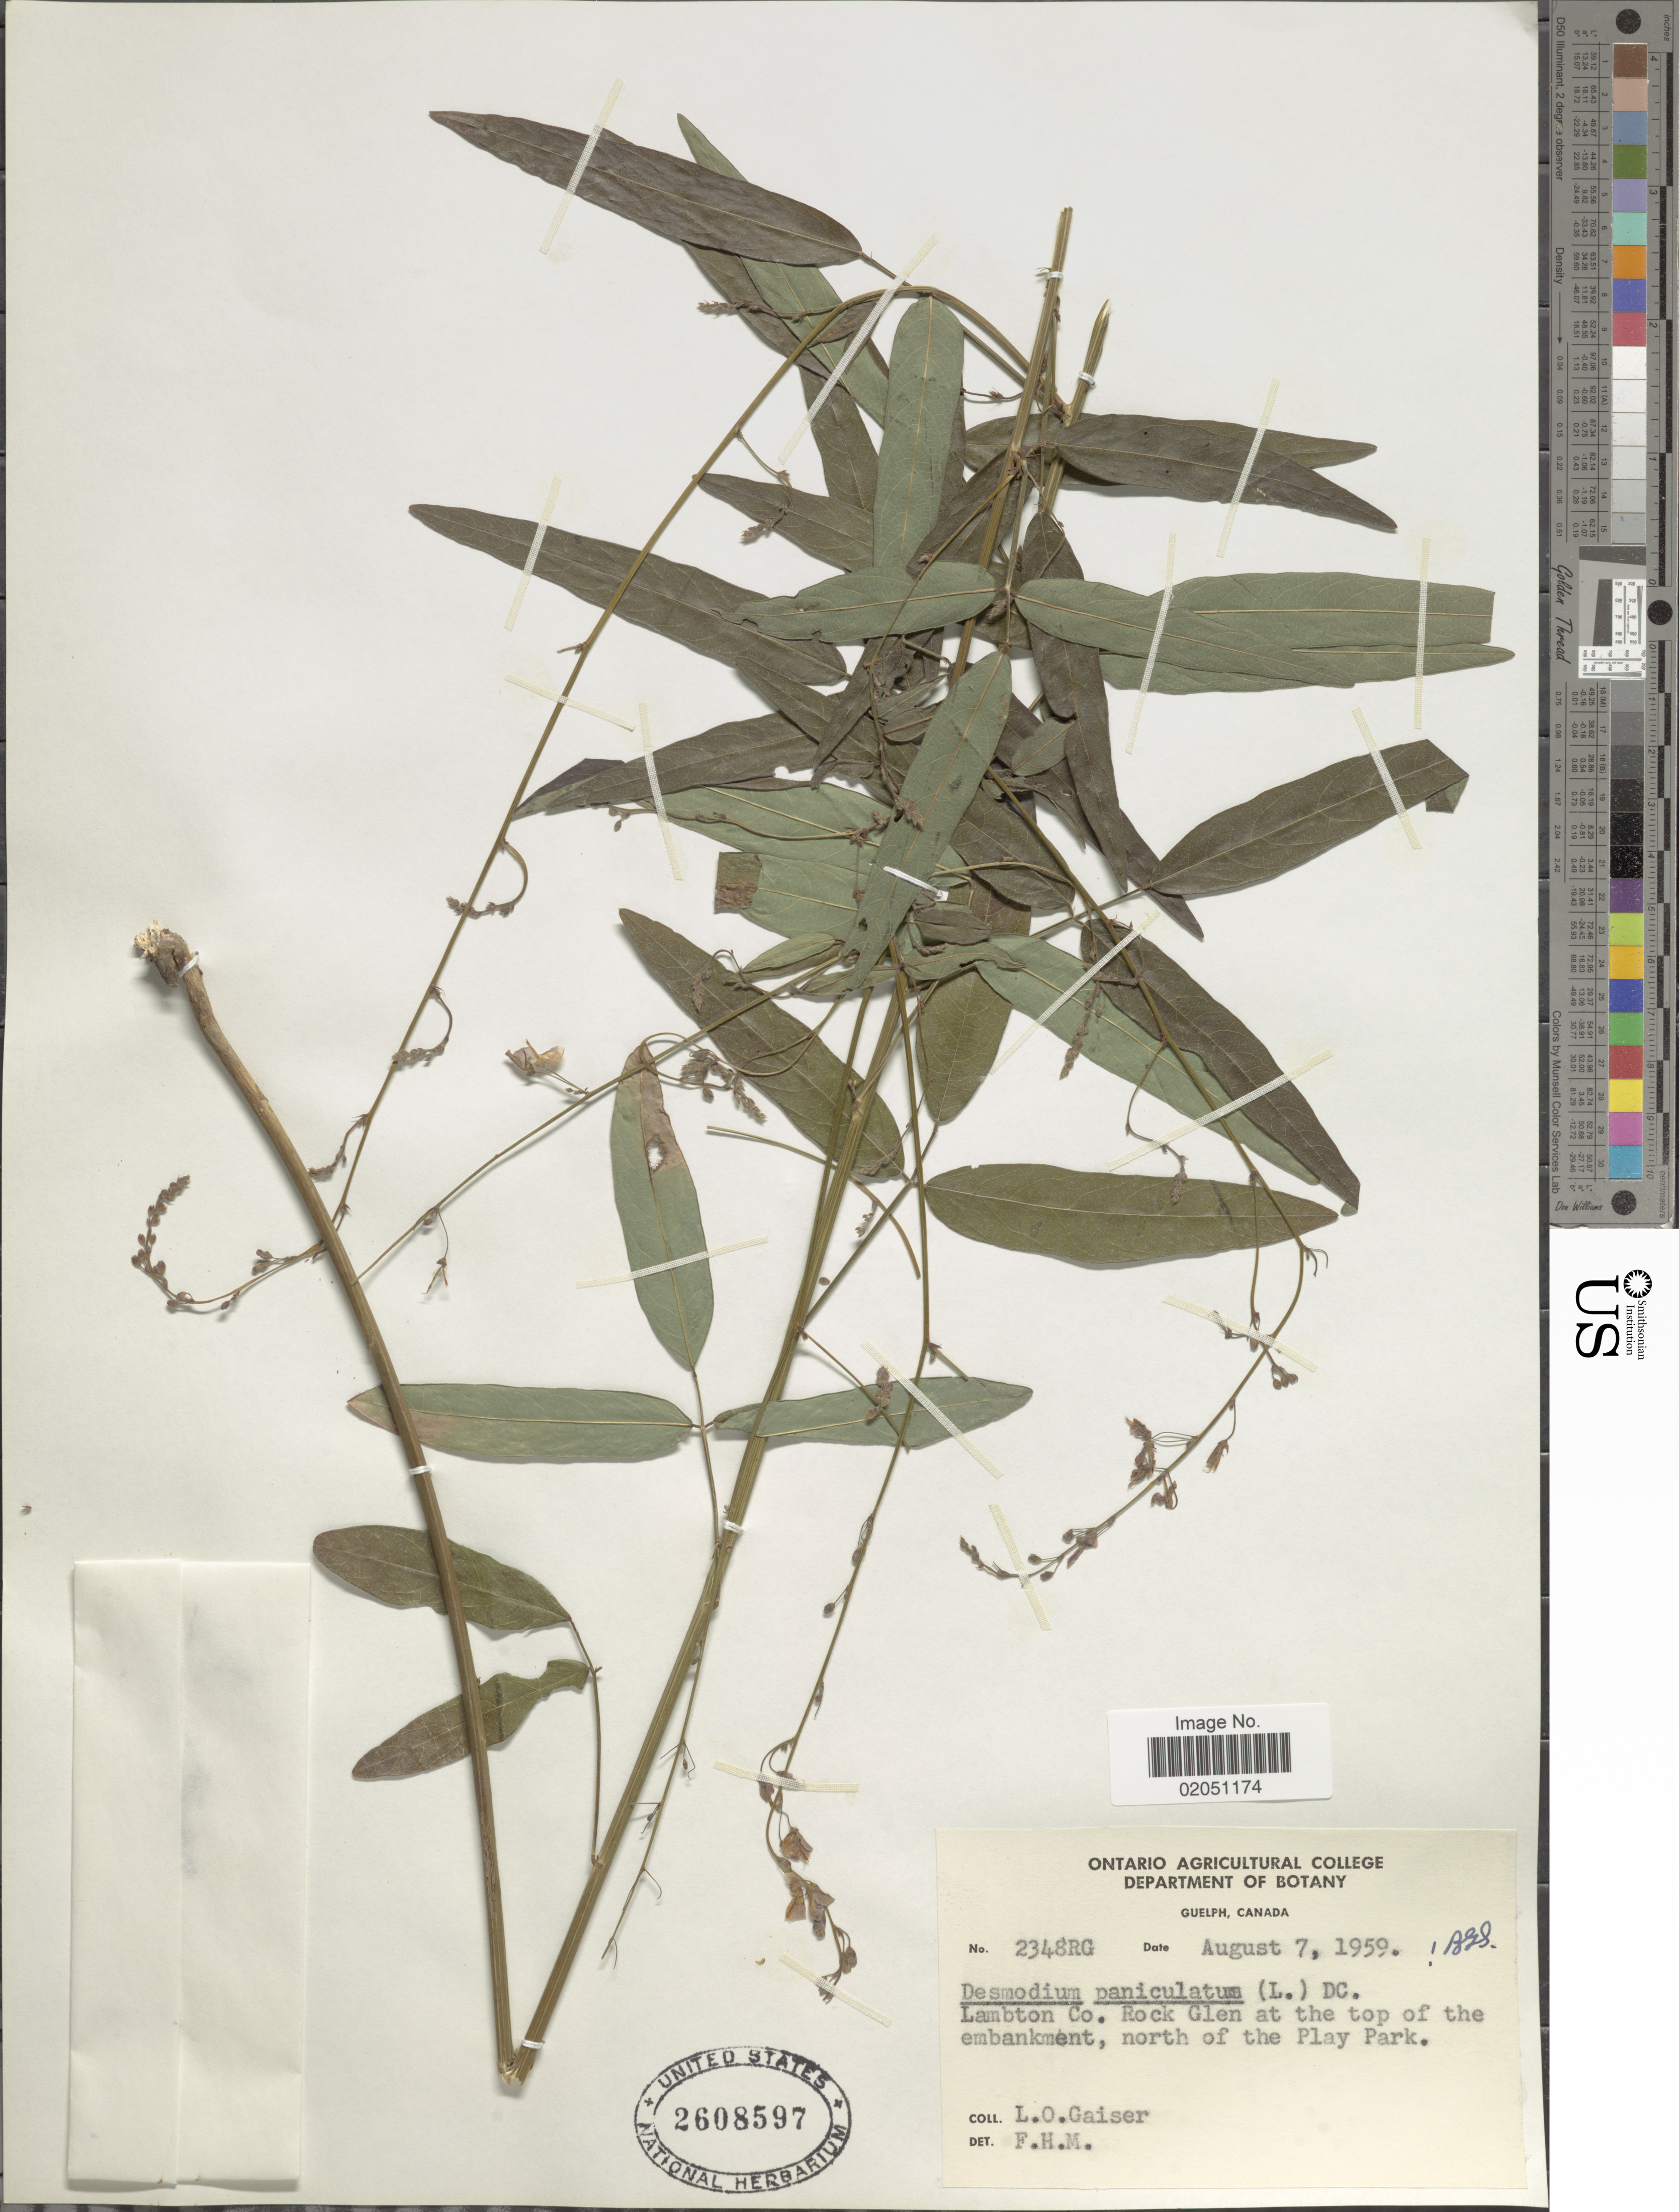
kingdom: Plantae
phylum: Tracheophyta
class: Magnoliopsida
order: Fabales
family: Fabaceae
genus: Desmodium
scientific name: Desmodium paniculatum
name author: (L.) DC.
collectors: L. Gaiser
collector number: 2348RG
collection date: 1959-08-07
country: Canada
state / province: Ontario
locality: Lambton Co. Rock Glen on top of embankment, north of Play Park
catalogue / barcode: US 2608597